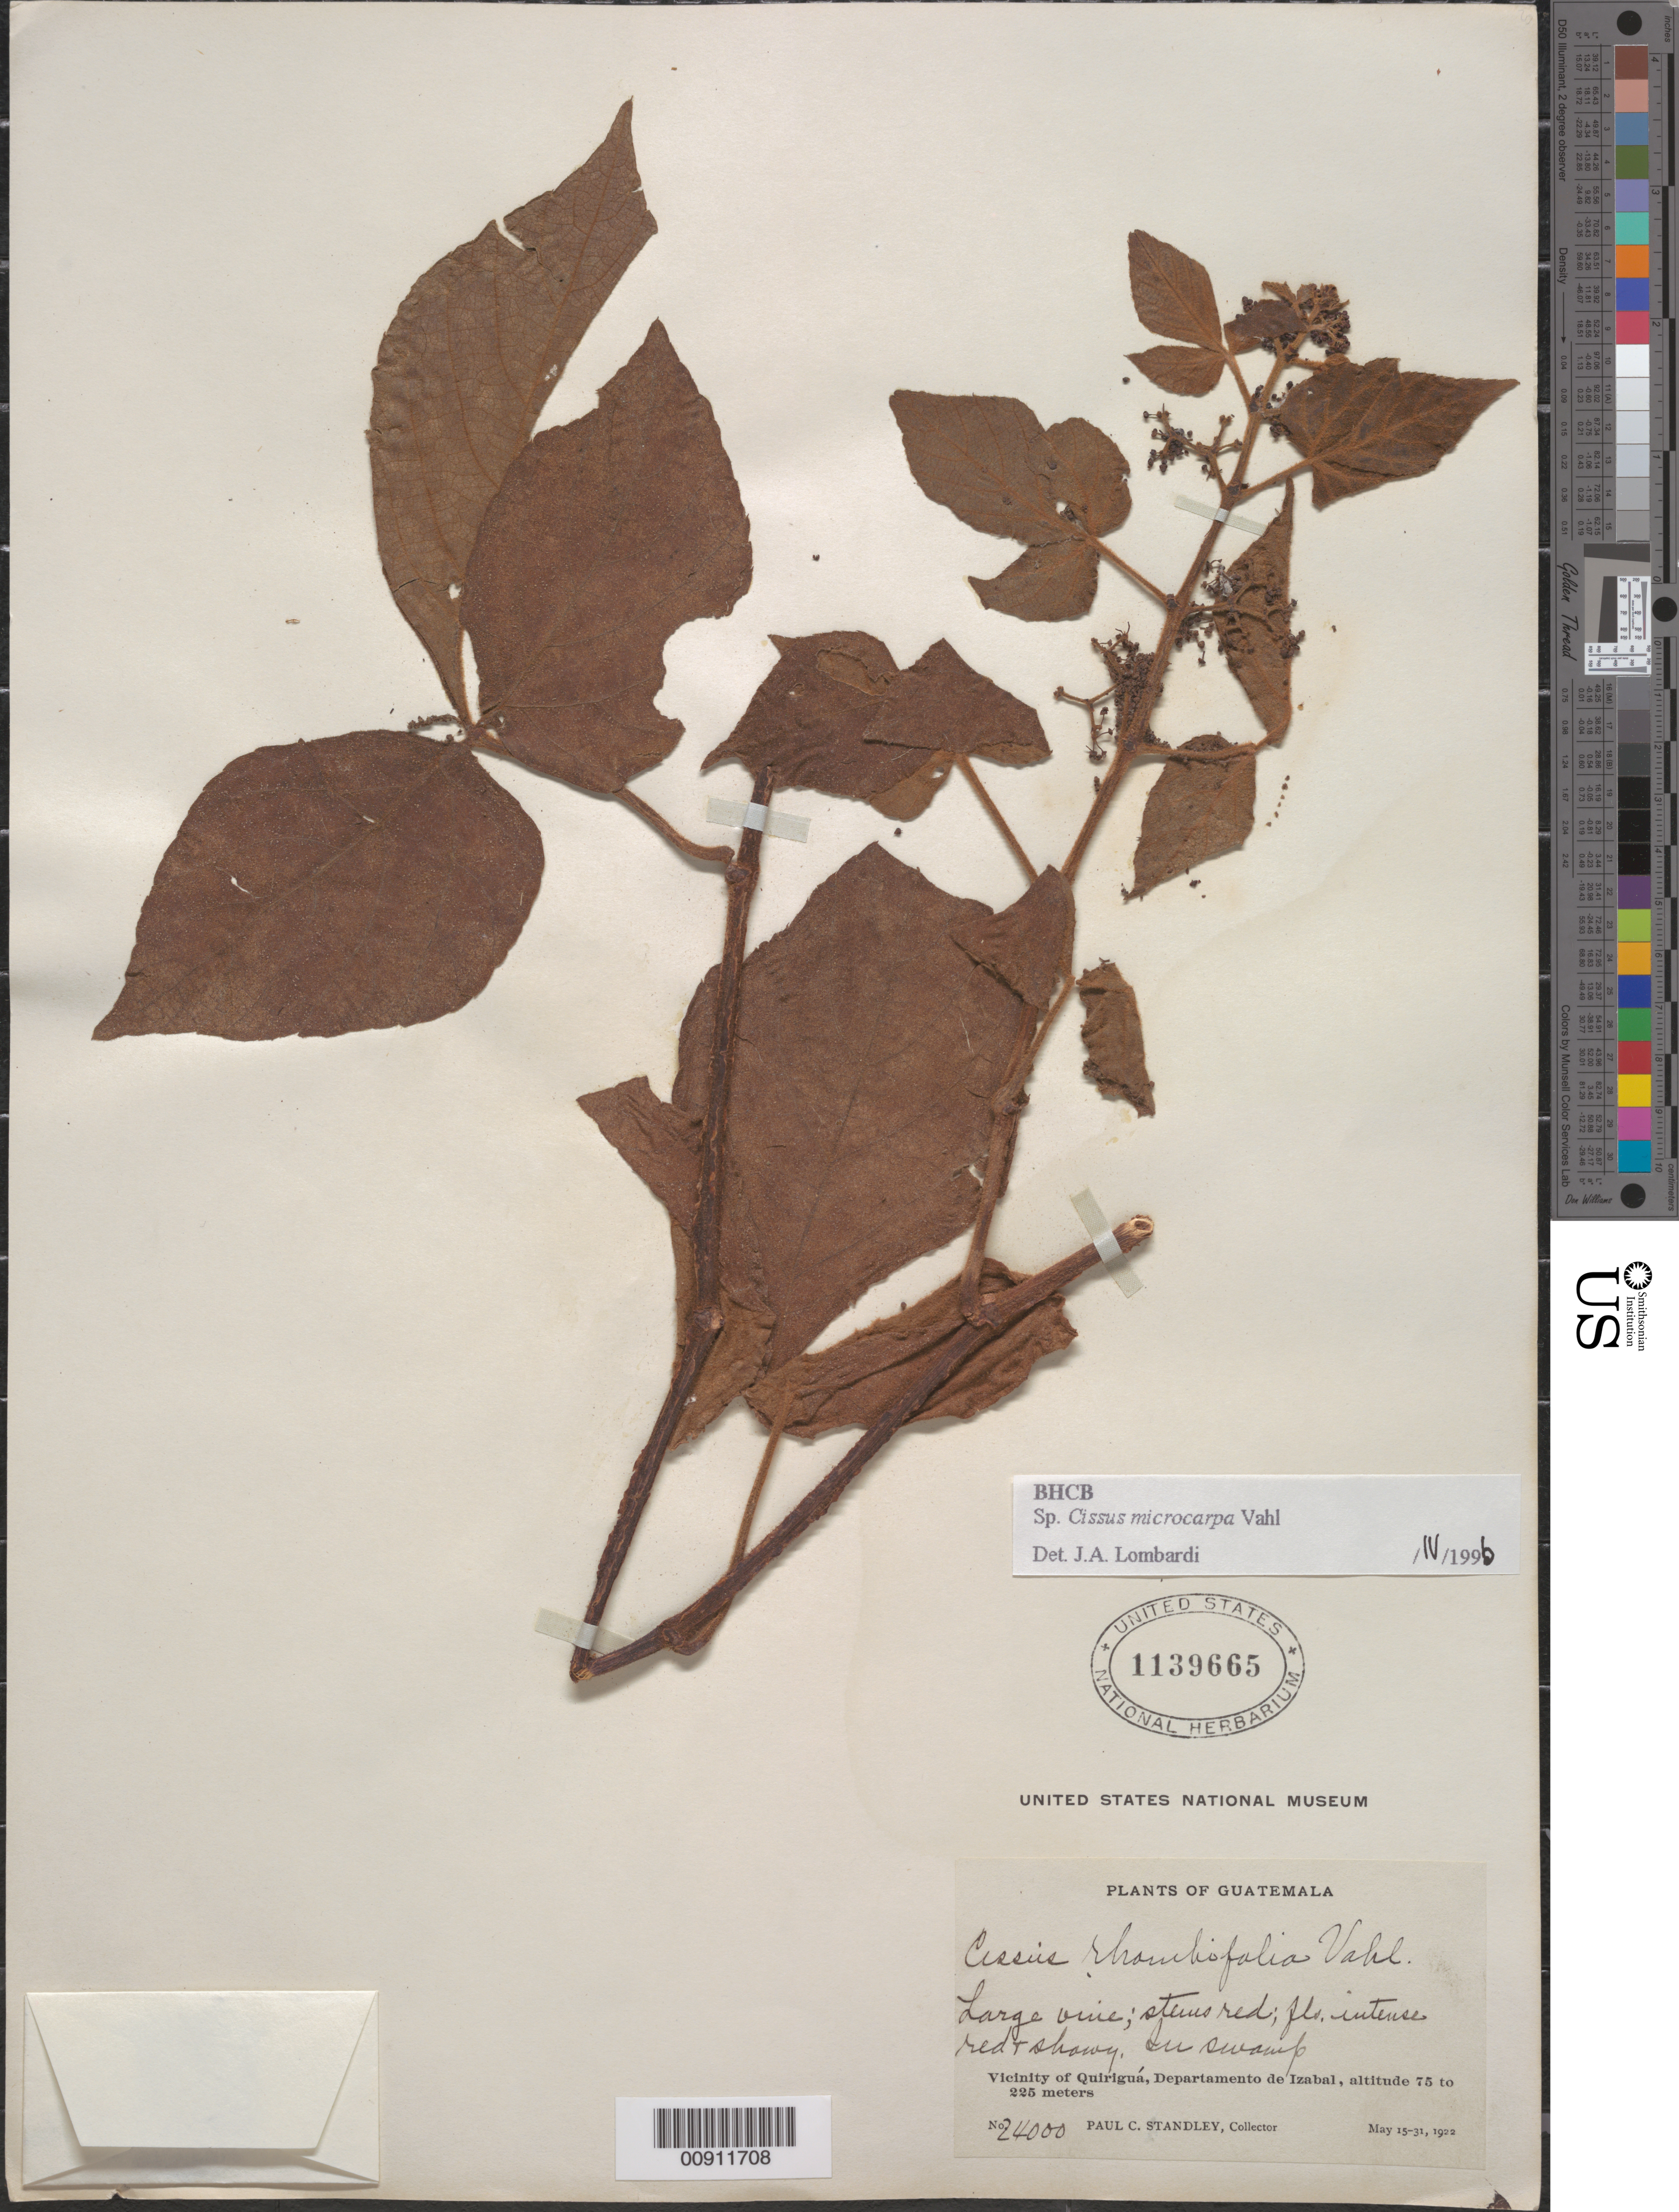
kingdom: Plantae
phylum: Tracheophyta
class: Magnoliopsida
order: Vitales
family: Vitaceae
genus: Cissus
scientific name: Cissus microcarpa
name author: Vahl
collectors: P. C. Standley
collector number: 24000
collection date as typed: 15 May 1922 to 31 May 1922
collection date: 1922-05-15/1922-05-31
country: Guatemala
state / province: Izabal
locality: Vicinity of Quiriguá, Departamento de Izabal.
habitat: In swamp.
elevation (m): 225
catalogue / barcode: US 1139665